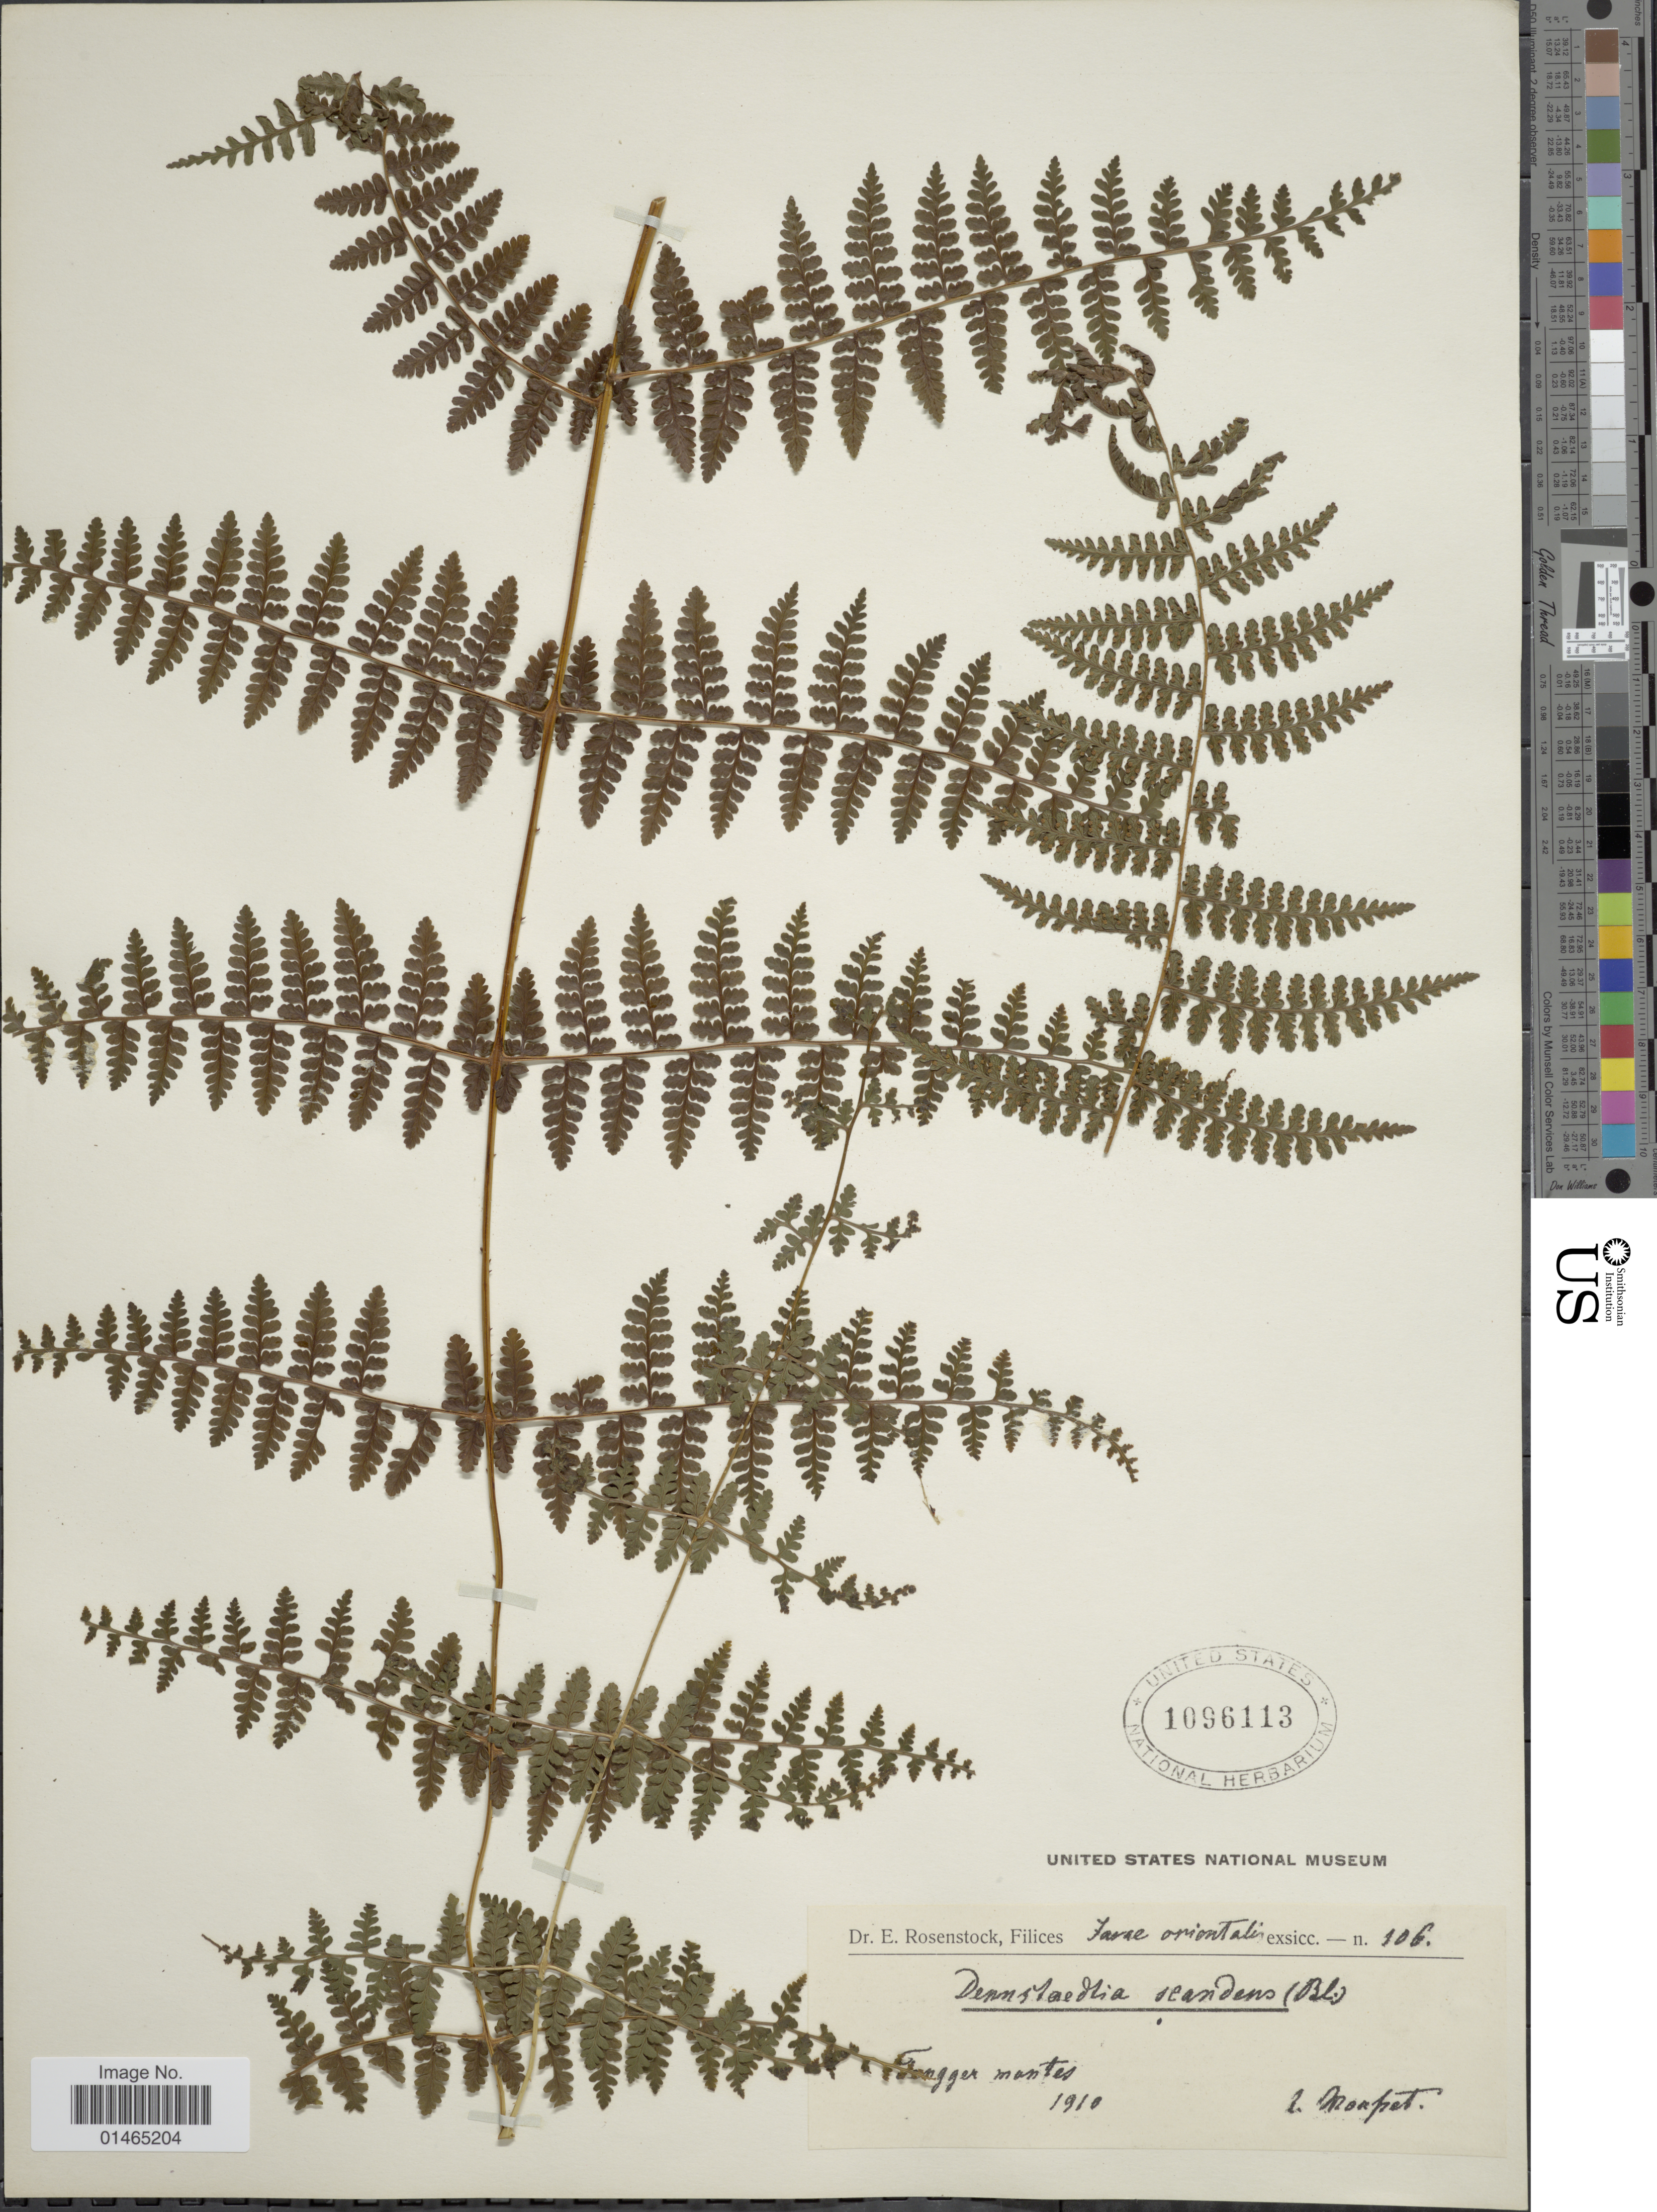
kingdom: Plantae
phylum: Tracheophyta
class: Polypodiopsida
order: Polypodiales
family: Dennstaedtiaceae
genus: Dennstaedtia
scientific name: Dennstaedtia scandens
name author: (Blume) S. Moore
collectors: Monpet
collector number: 106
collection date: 1910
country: Indonesia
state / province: Java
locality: Javae orientalis. Tengger montes [interpreted]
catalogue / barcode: US 1096113